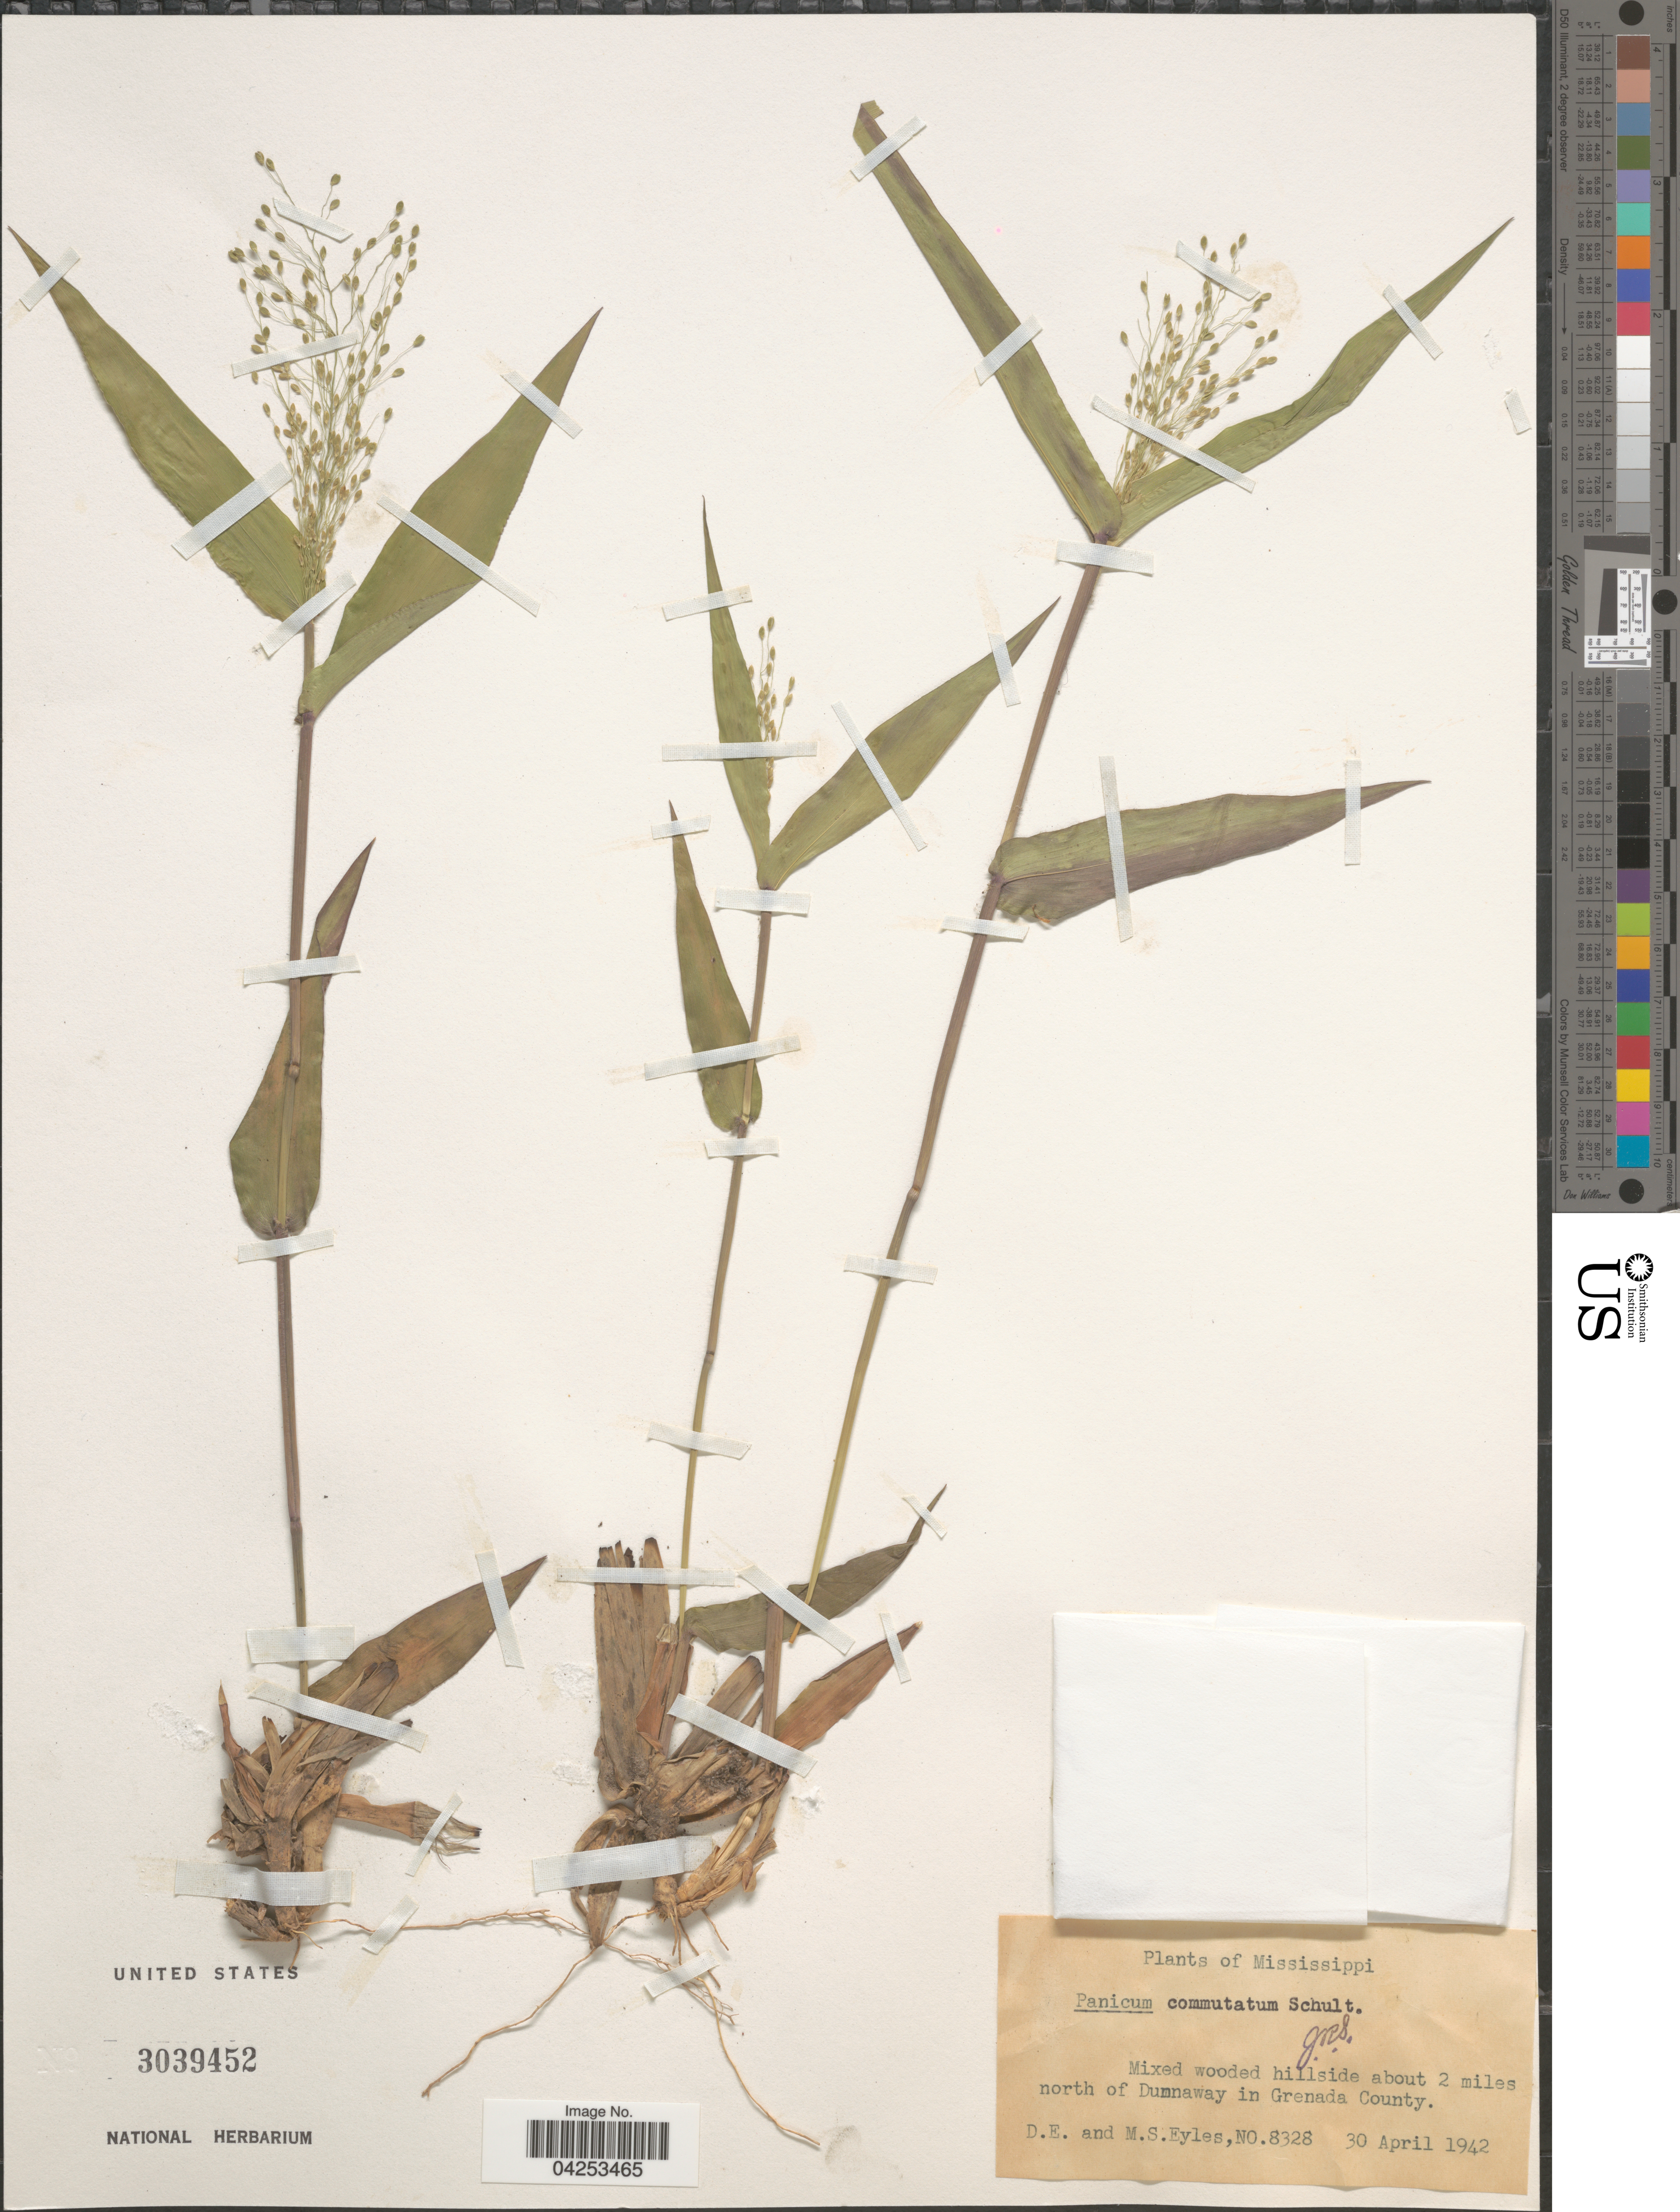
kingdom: Plantae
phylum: Tracheophyta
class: Liliopsida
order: Poales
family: Poaceae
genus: Dichanthelium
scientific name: Dichanthelium commutatum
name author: (Schult.) Gould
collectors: D. Eyles & M. Eyles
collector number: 8328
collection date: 1942-04-30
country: United States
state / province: Mississippi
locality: Mixed wooded hillside about 2 miles north of Dunnaway in Grenada County.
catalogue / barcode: US 3039452